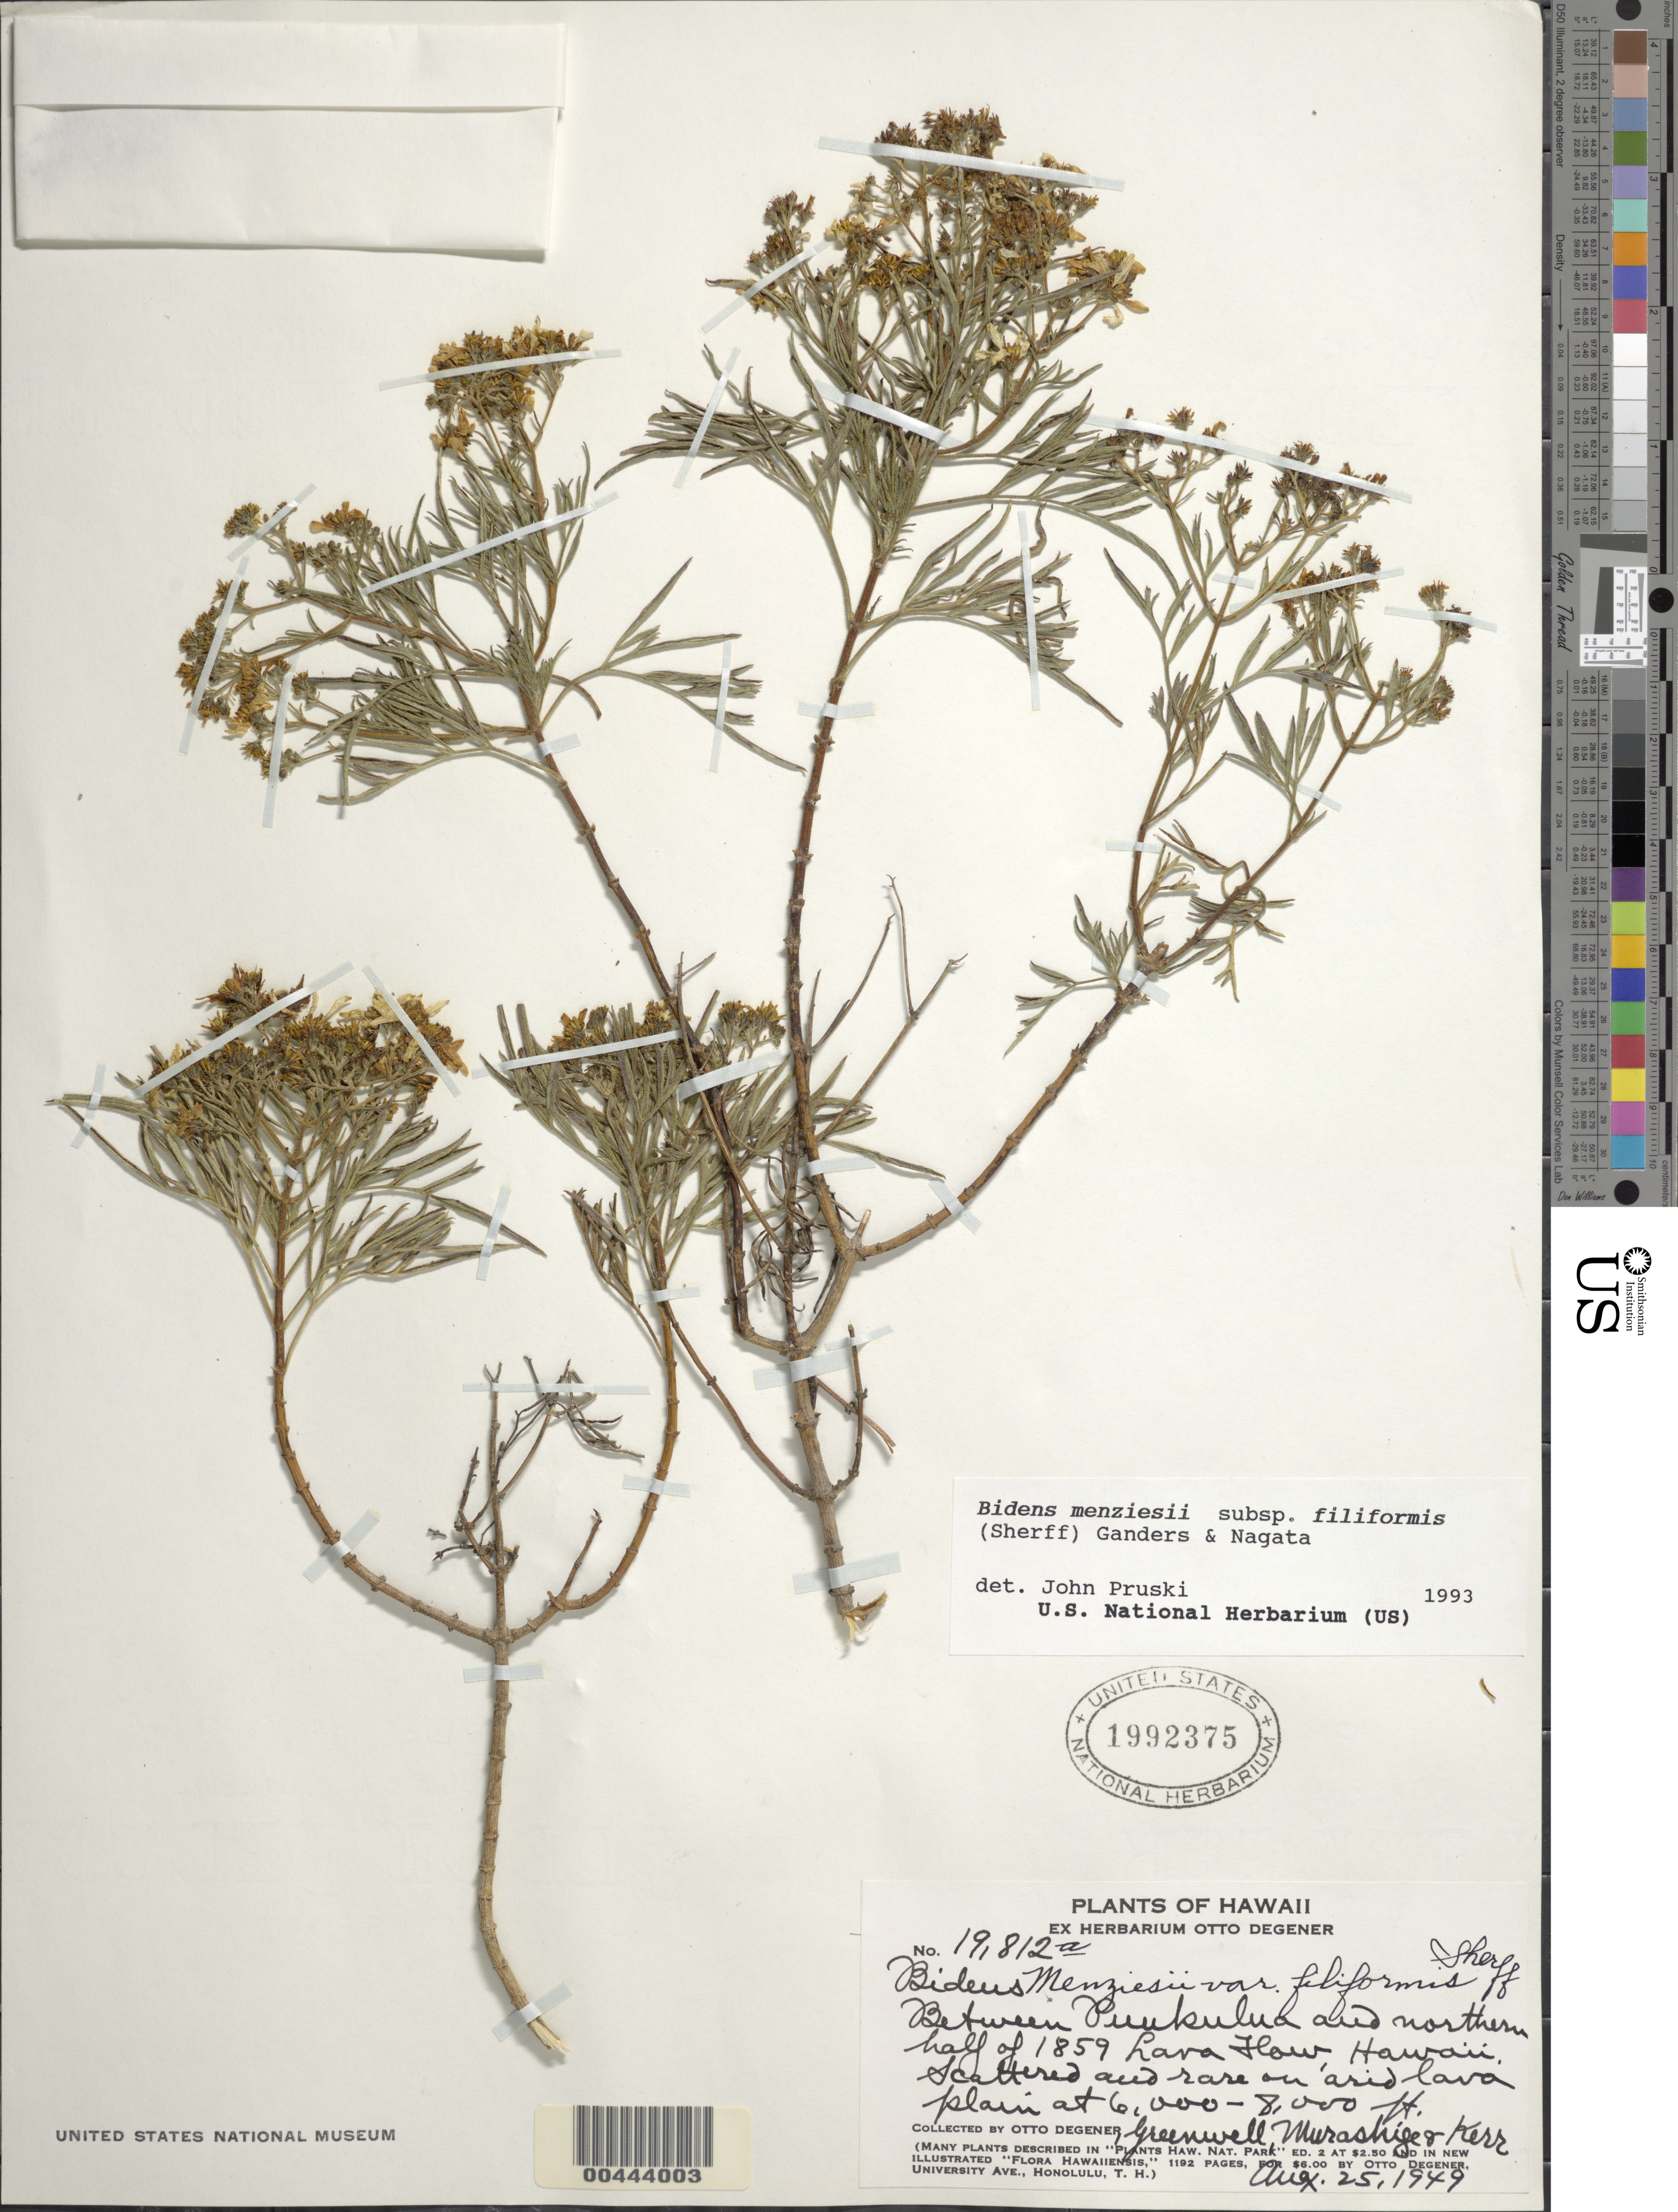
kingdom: Plantae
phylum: Tracheophyta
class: Magnoliopsida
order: Asterales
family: Asteraceae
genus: Bidens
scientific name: Bidens menziesii subsp. filiformis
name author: (Sherff) Ganders & Nagata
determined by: Pruski, J. F.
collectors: O. Degener, -. Greenwell, T. Murashige & Kerr, --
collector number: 19812a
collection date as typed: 25 Aug 1949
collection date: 1949-08-25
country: United States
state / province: Hawaii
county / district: Hawaii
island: Hawaii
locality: Between Puukulua and northern half of 1859 Lava Flow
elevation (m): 1829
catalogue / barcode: US 1992375